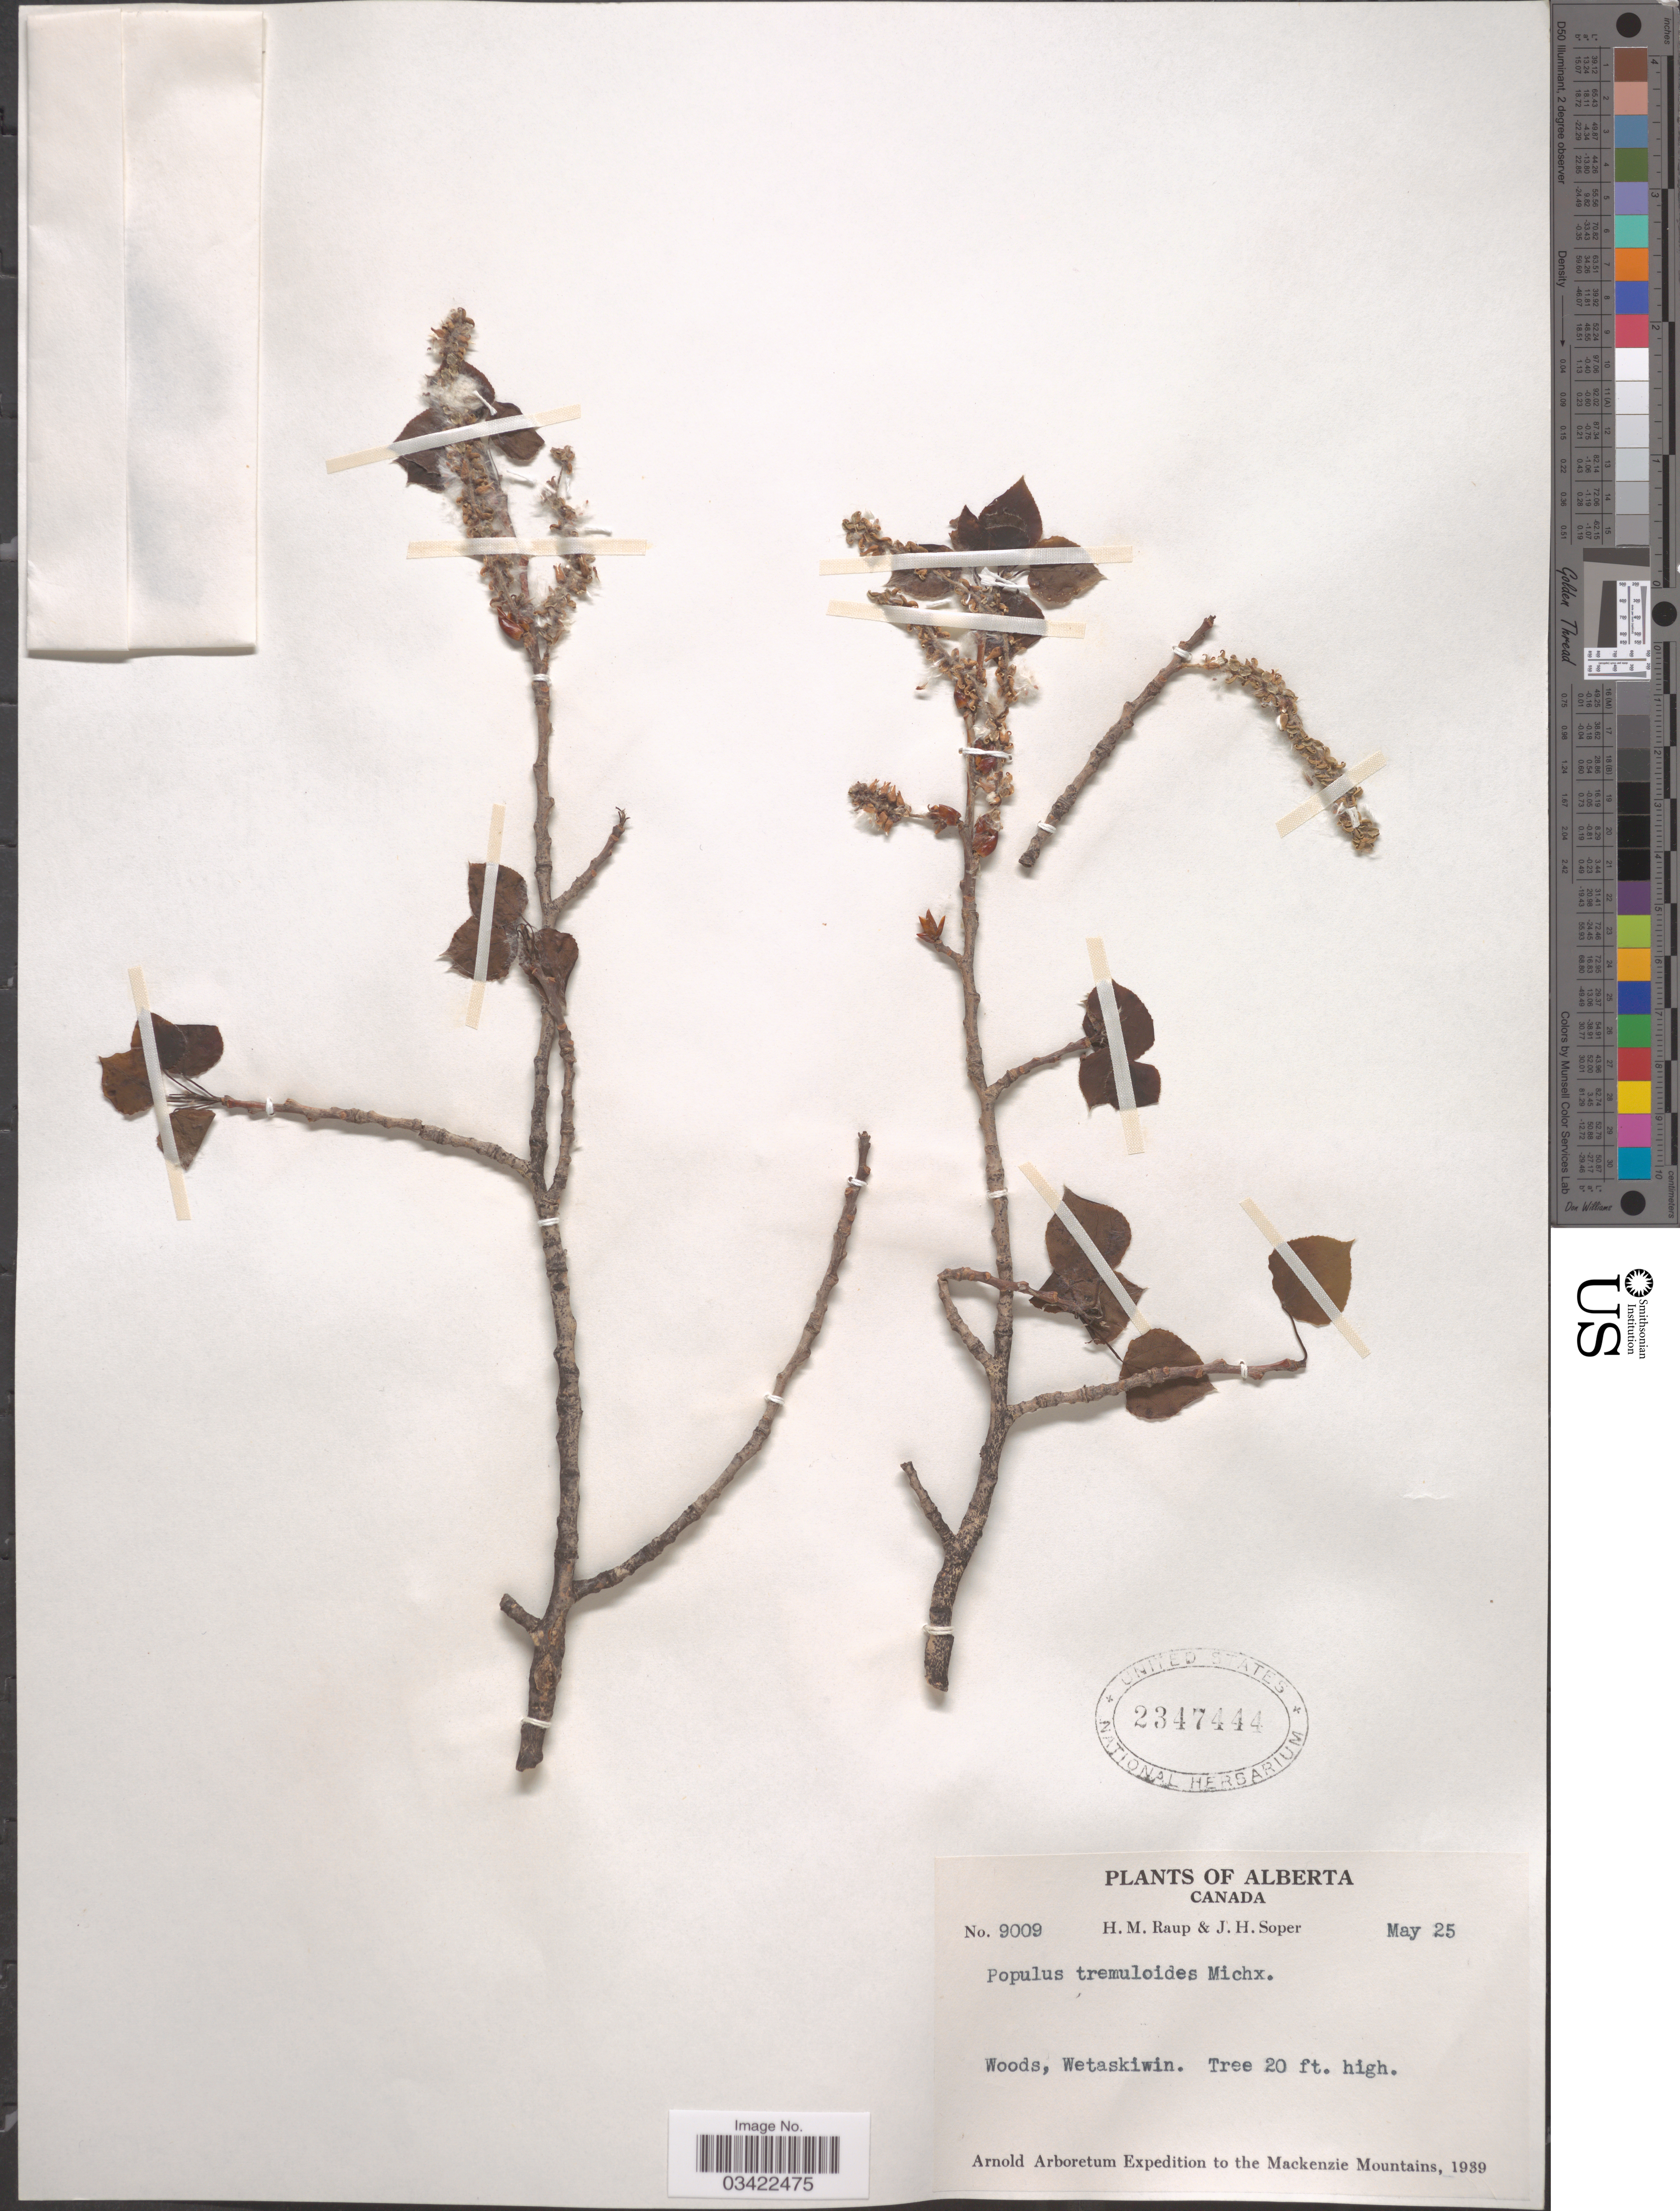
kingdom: Plantae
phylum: Tracheophyta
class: Magnoliopsida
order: Malpighiales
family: Salicaceae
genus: Populus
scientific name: Populus tremuloides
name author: Michx.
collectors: H. Raup & J. H. Soper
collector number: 9009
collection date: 1939-05-25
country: Canada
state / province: Alberta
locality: Woods, Wetaskiwin. Mackenzie Mountains.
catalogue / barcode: US 2347444